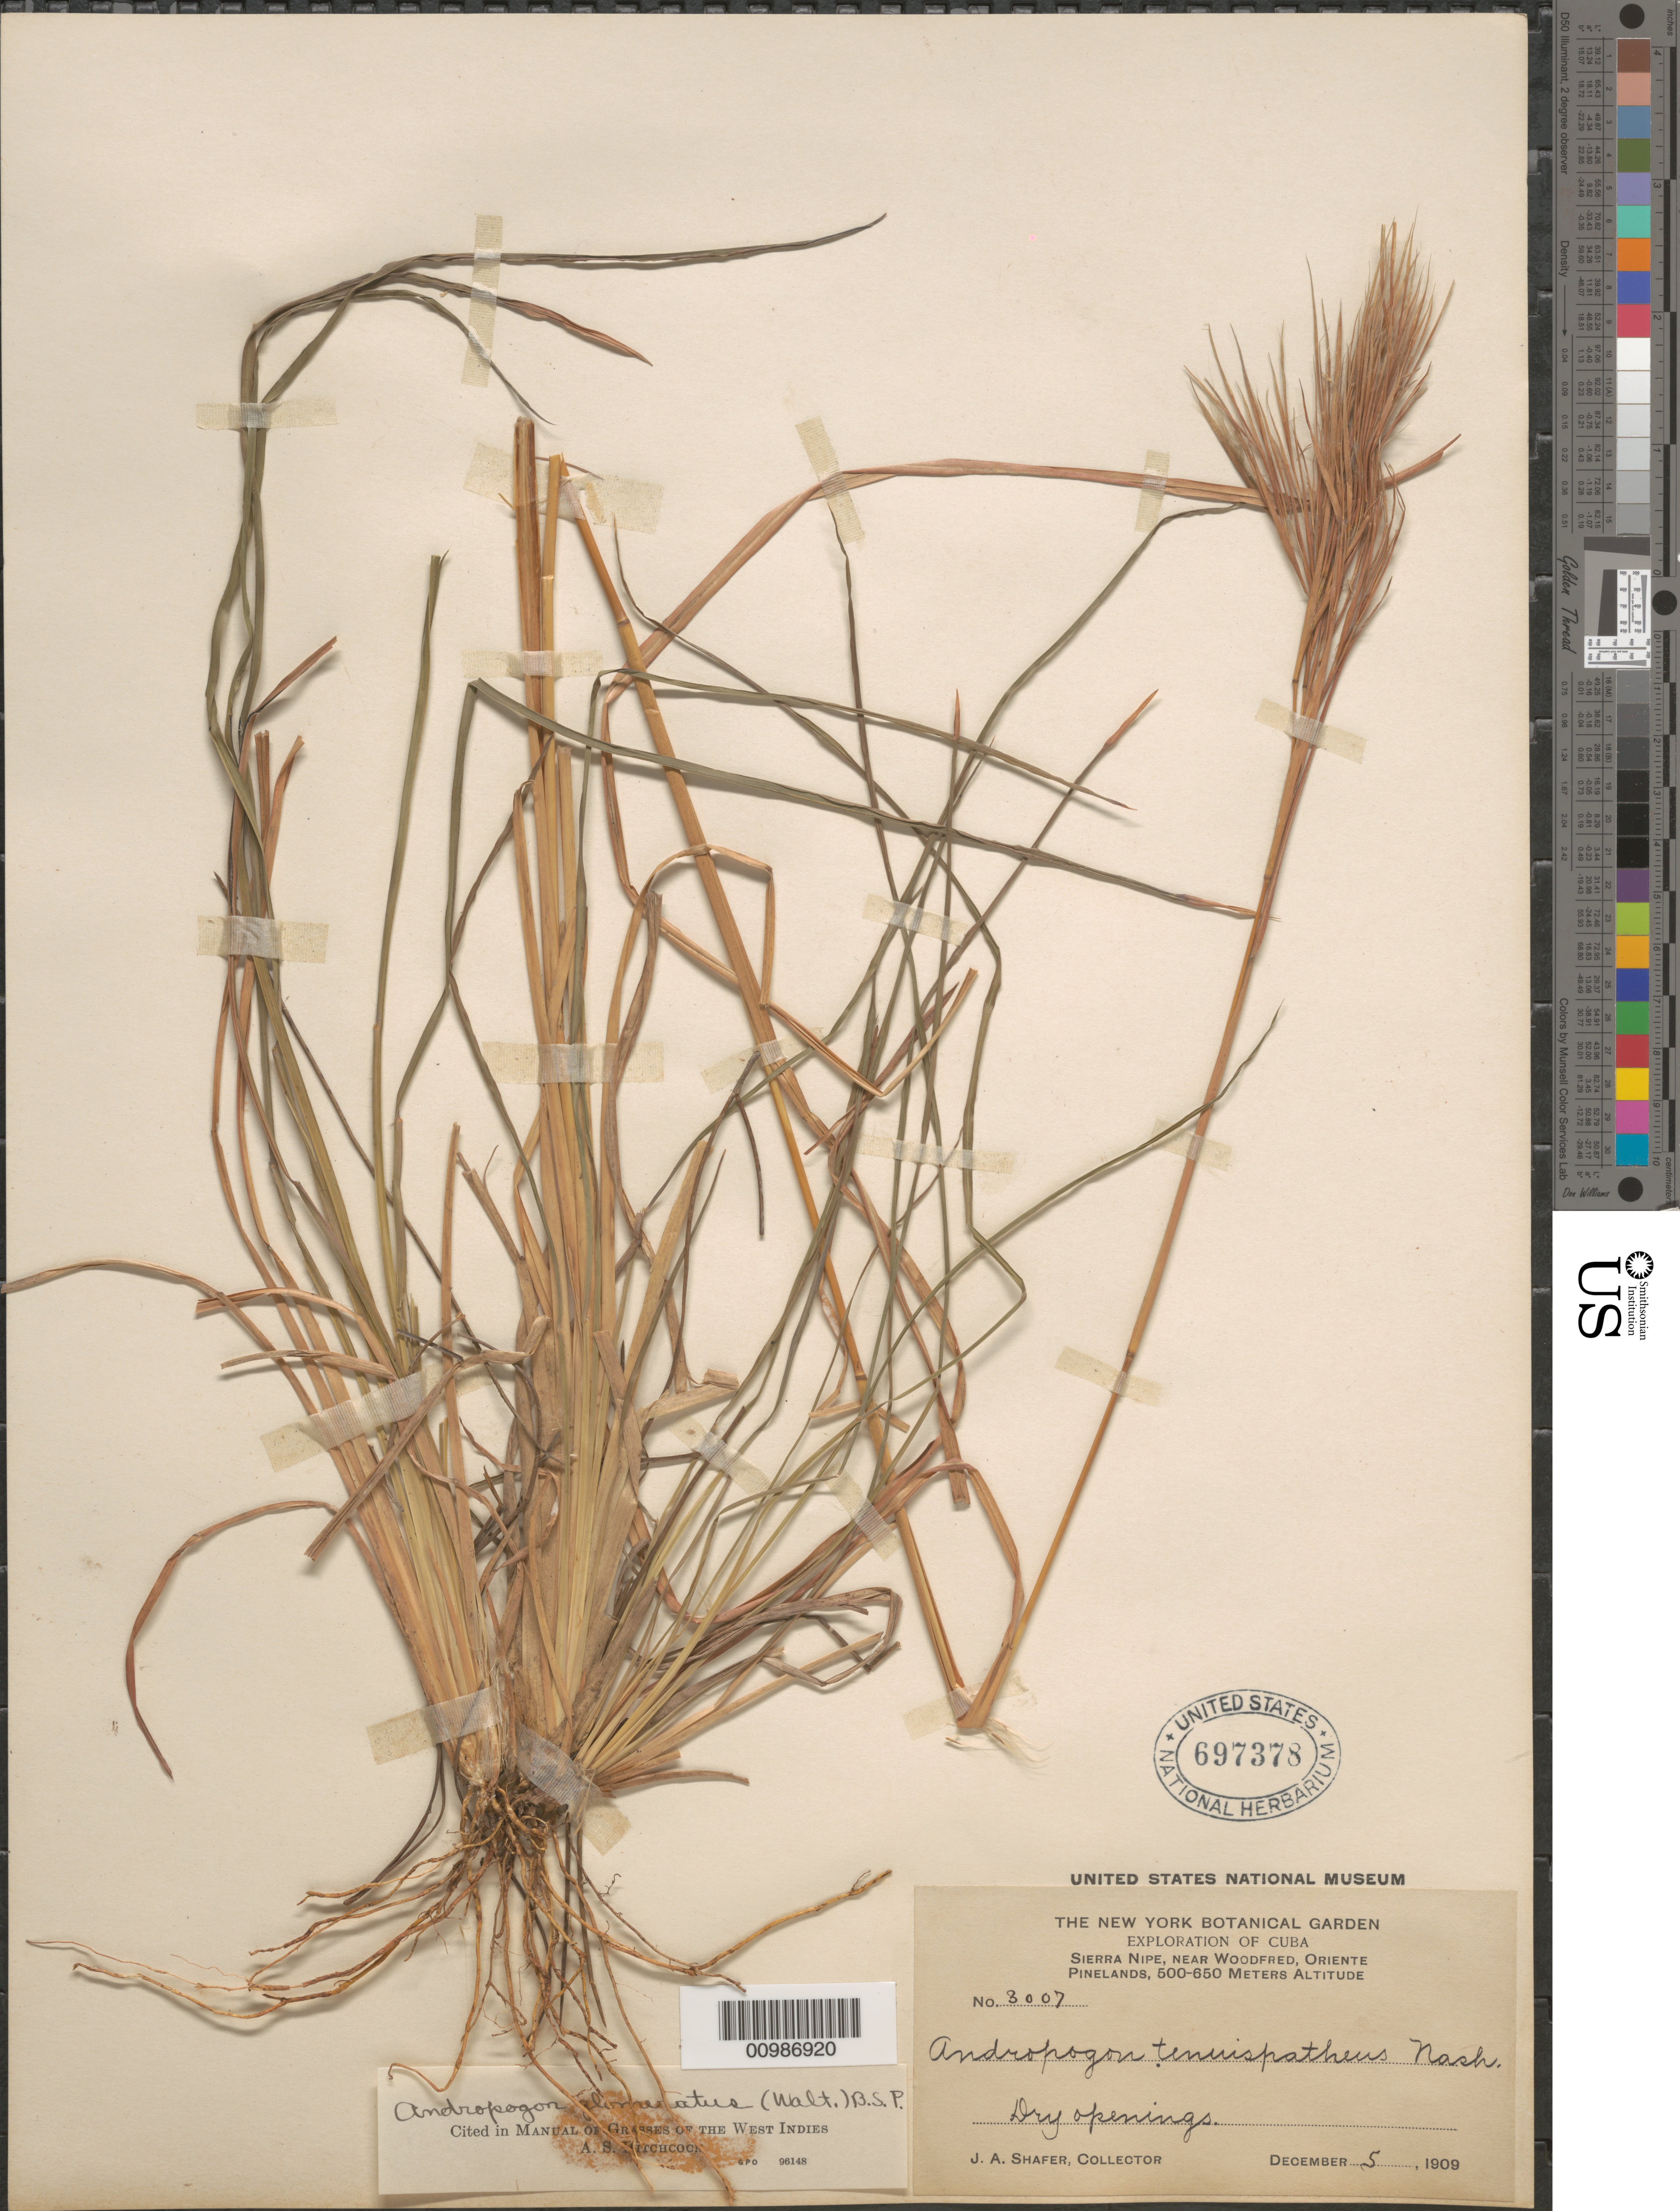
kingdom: Plantae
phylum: Tracheophyta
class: Liliopsida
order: Poales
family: Poaceae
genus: Andropogon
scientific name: Andropogon glomeratus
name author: (Walter) Britton, Stearns & Poggenb.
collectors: J. A. Shafer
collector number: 3007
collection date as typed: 05 Dec 1909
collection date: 1909-12-05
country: Cuba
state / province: Holguín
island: Cuba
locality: Sierra Nipe, near Woodfred [Oriente]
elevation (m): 500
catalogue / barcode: US 697378